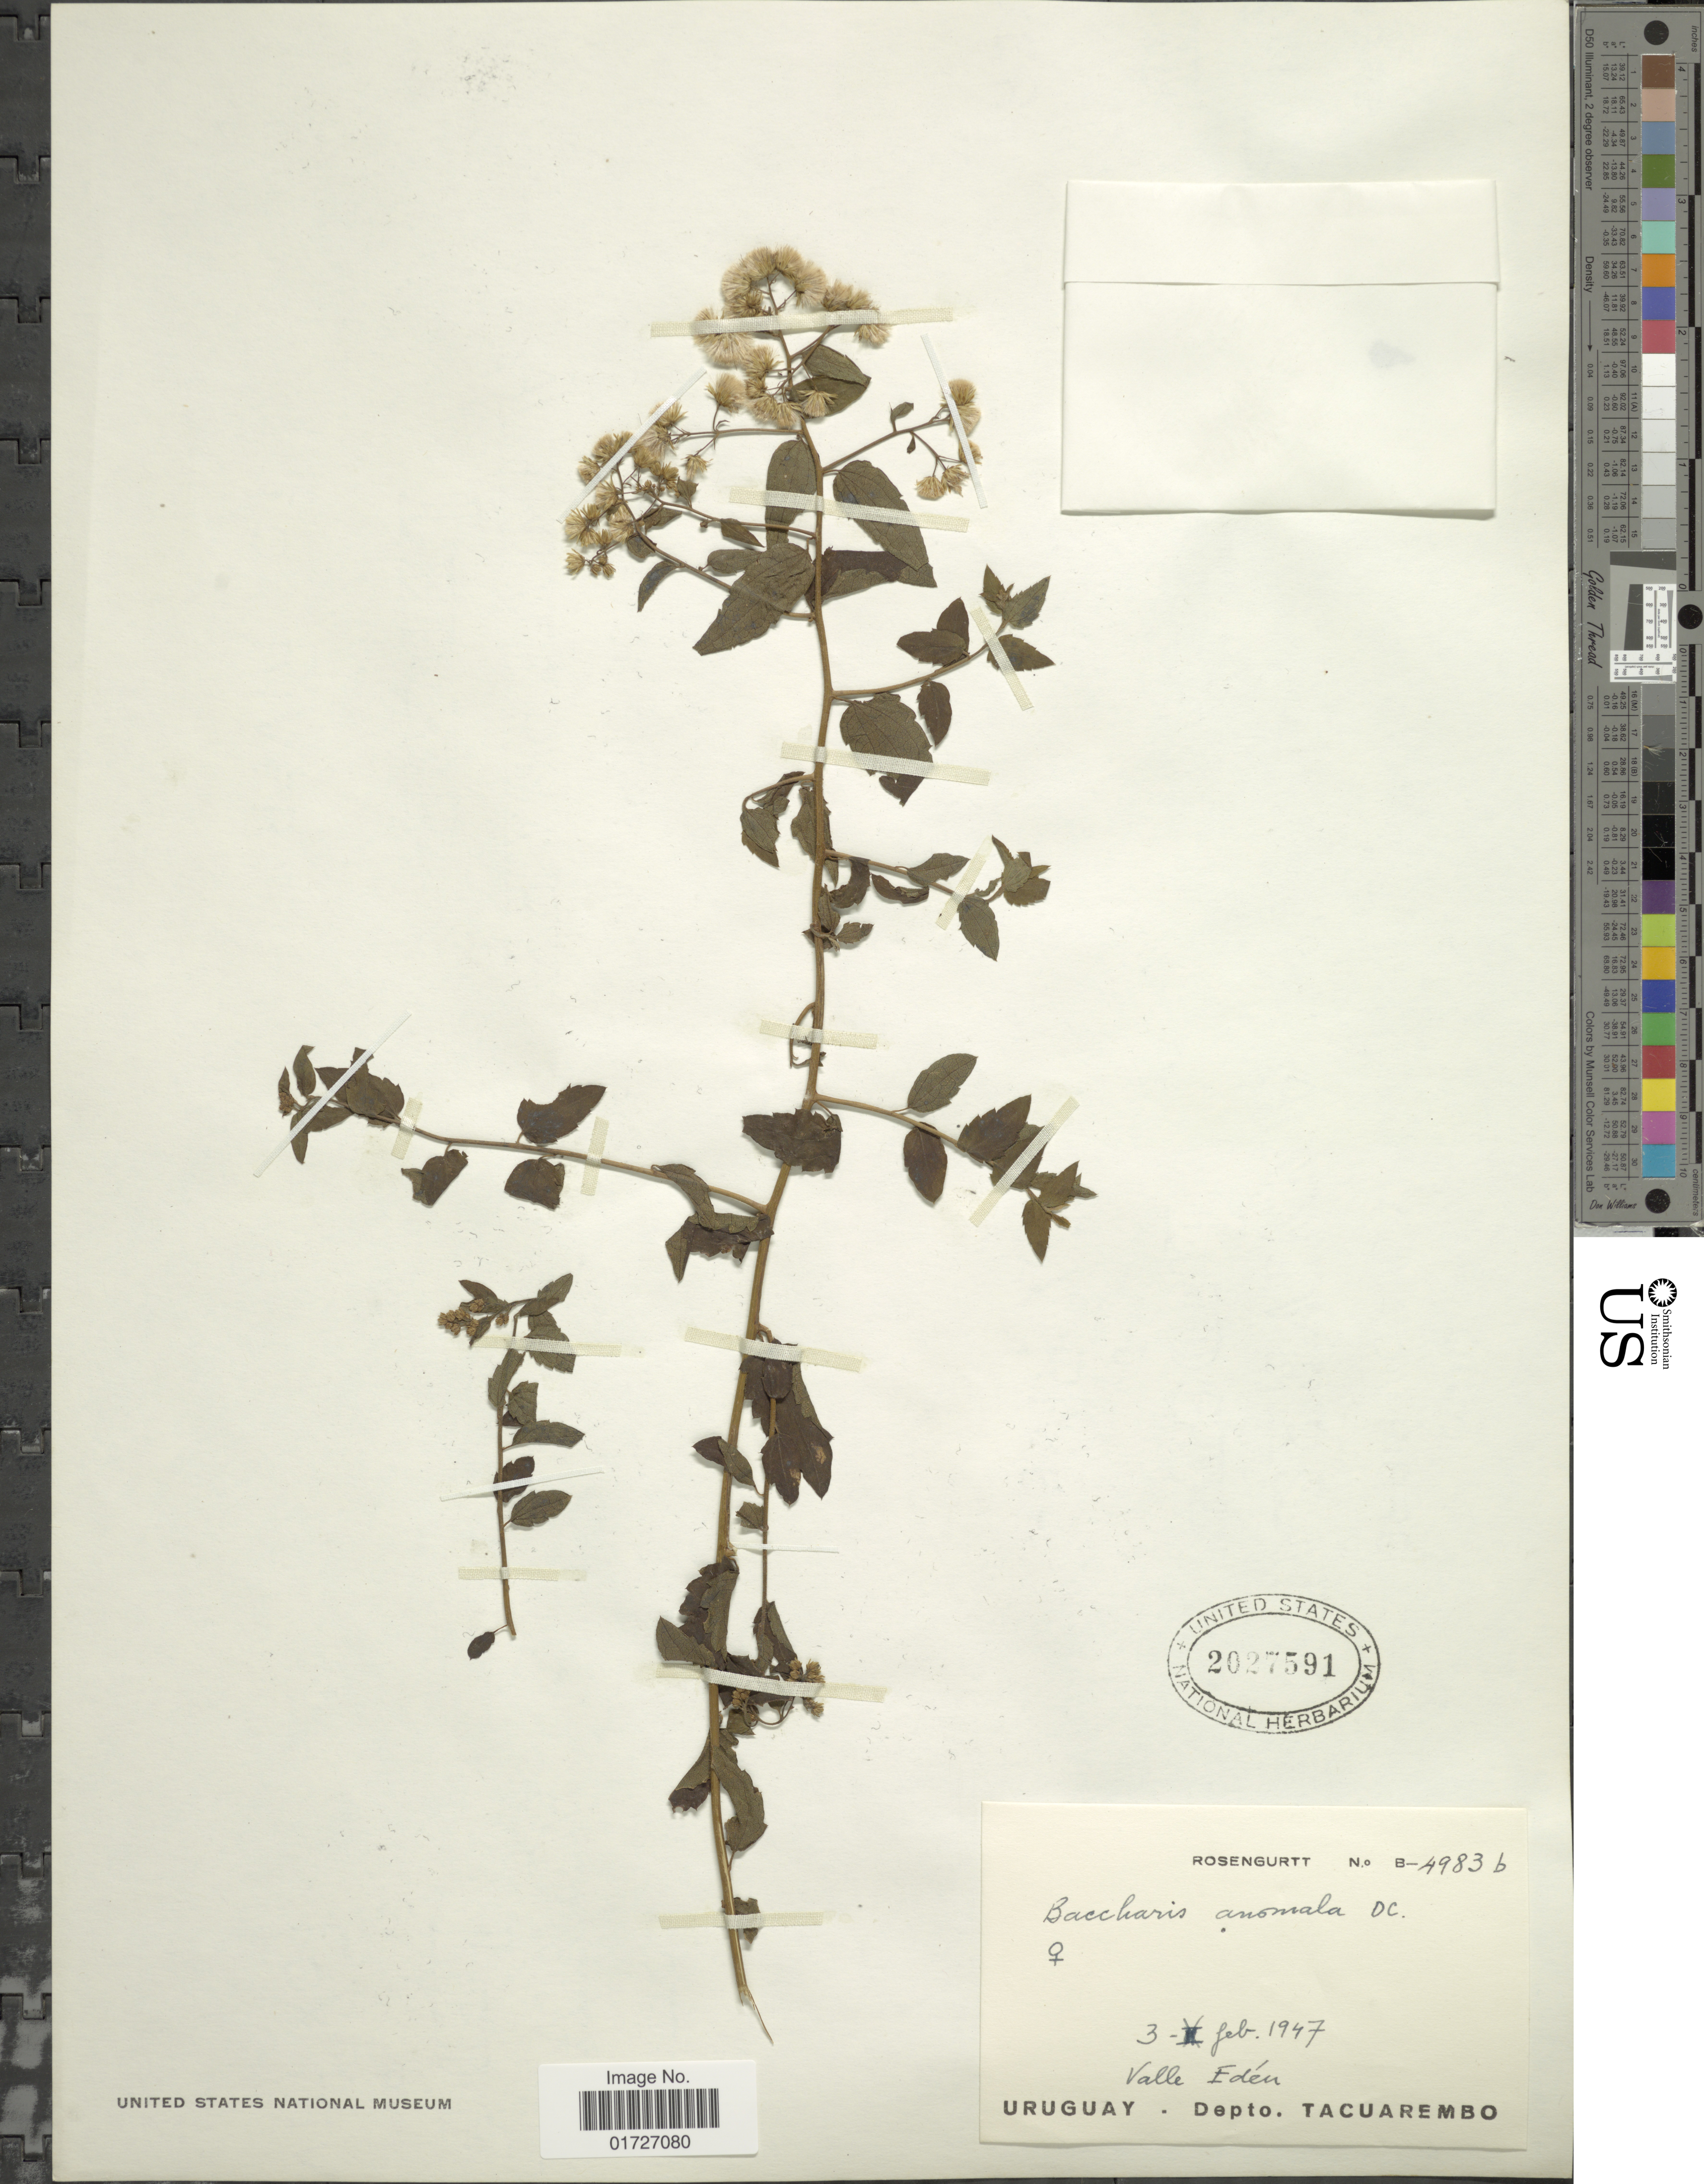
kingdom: Plantae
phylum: Tracheophyta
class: Magnoliopsida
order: Asterales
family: Asteraceae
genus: Baccharis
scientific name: Baccharis anomala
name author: DC.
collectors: Rosengurtt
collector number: B-4983b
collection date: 1947-02-03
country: Uruguay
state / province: Tacuarembó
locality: Valle Eden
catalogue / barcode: US 2027591